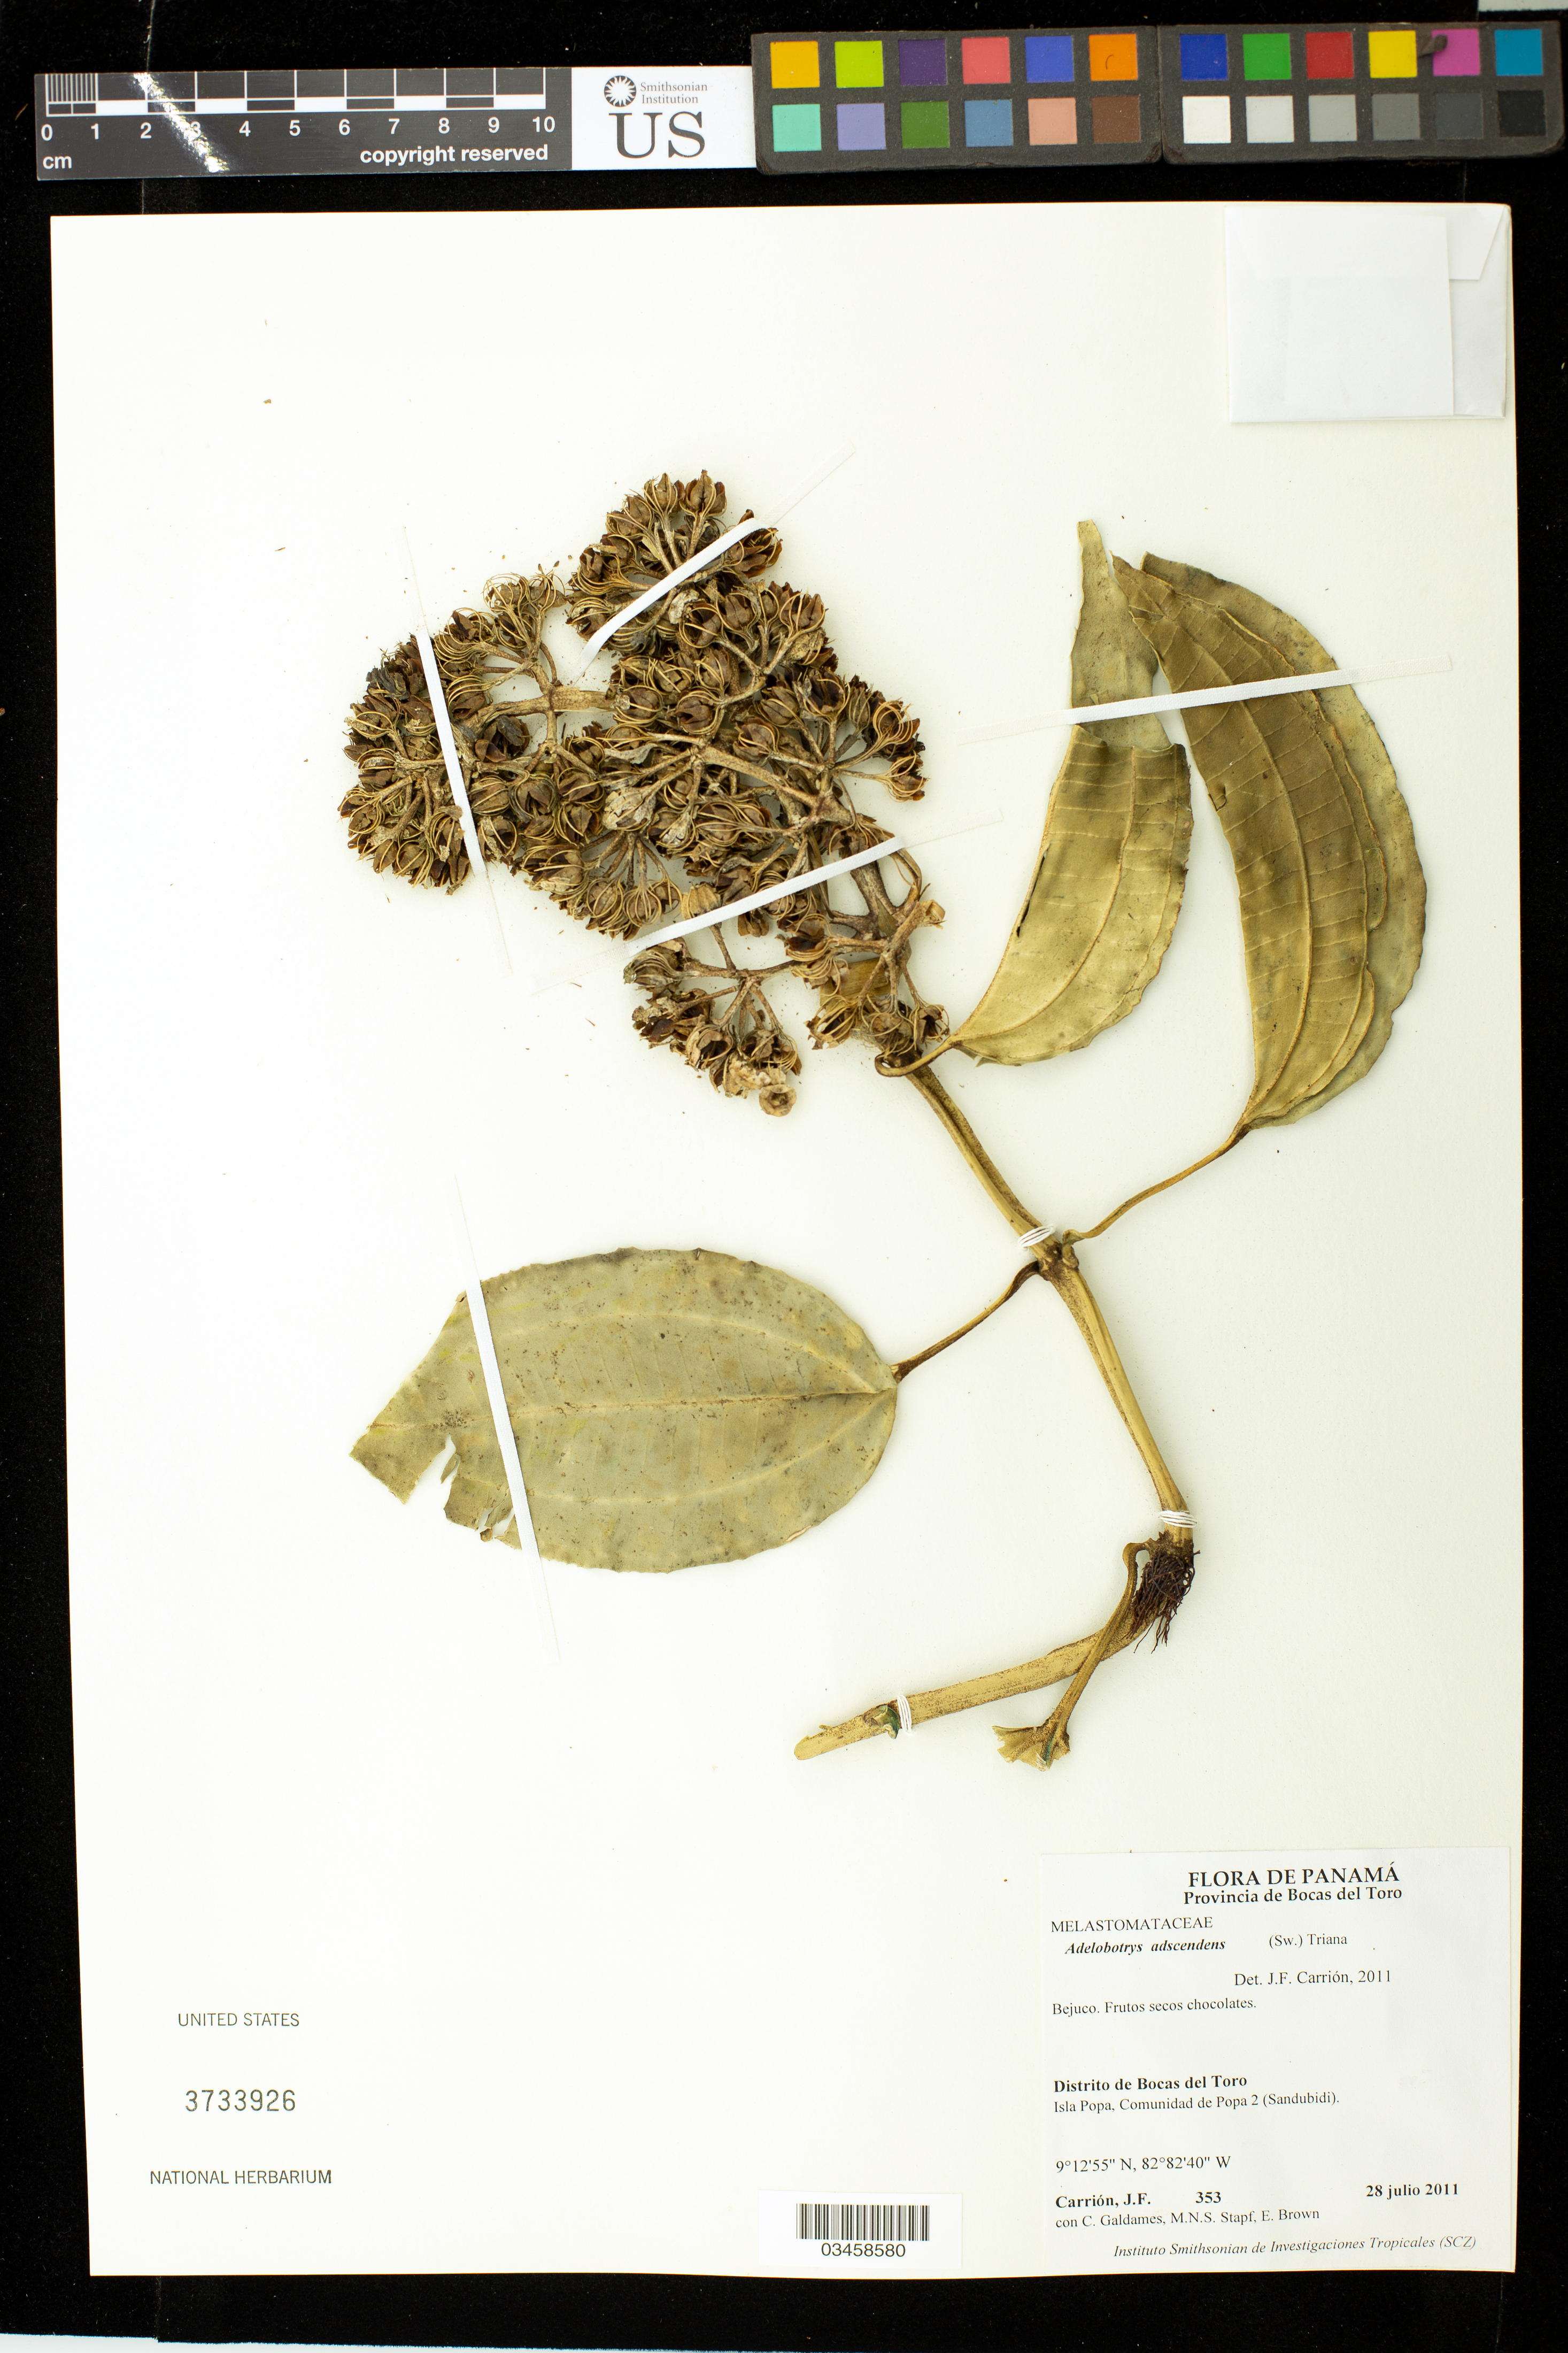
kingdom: Plantae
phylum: Tracheophyta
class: Magnoliopsida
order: Myrtales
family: Melastomataceae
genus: Adelobotrys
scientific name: Adelobotrys adscendens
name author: (Sw.) Triana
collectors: J. F. Carrión, C. Galdames, M. Stapf & E. Brown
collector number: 353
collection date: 2011-07-28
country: Panama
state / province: Bocas del Toro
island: Popa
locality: Comunidad de Popa 2 (Sandubidi)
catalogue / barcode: US 3733926